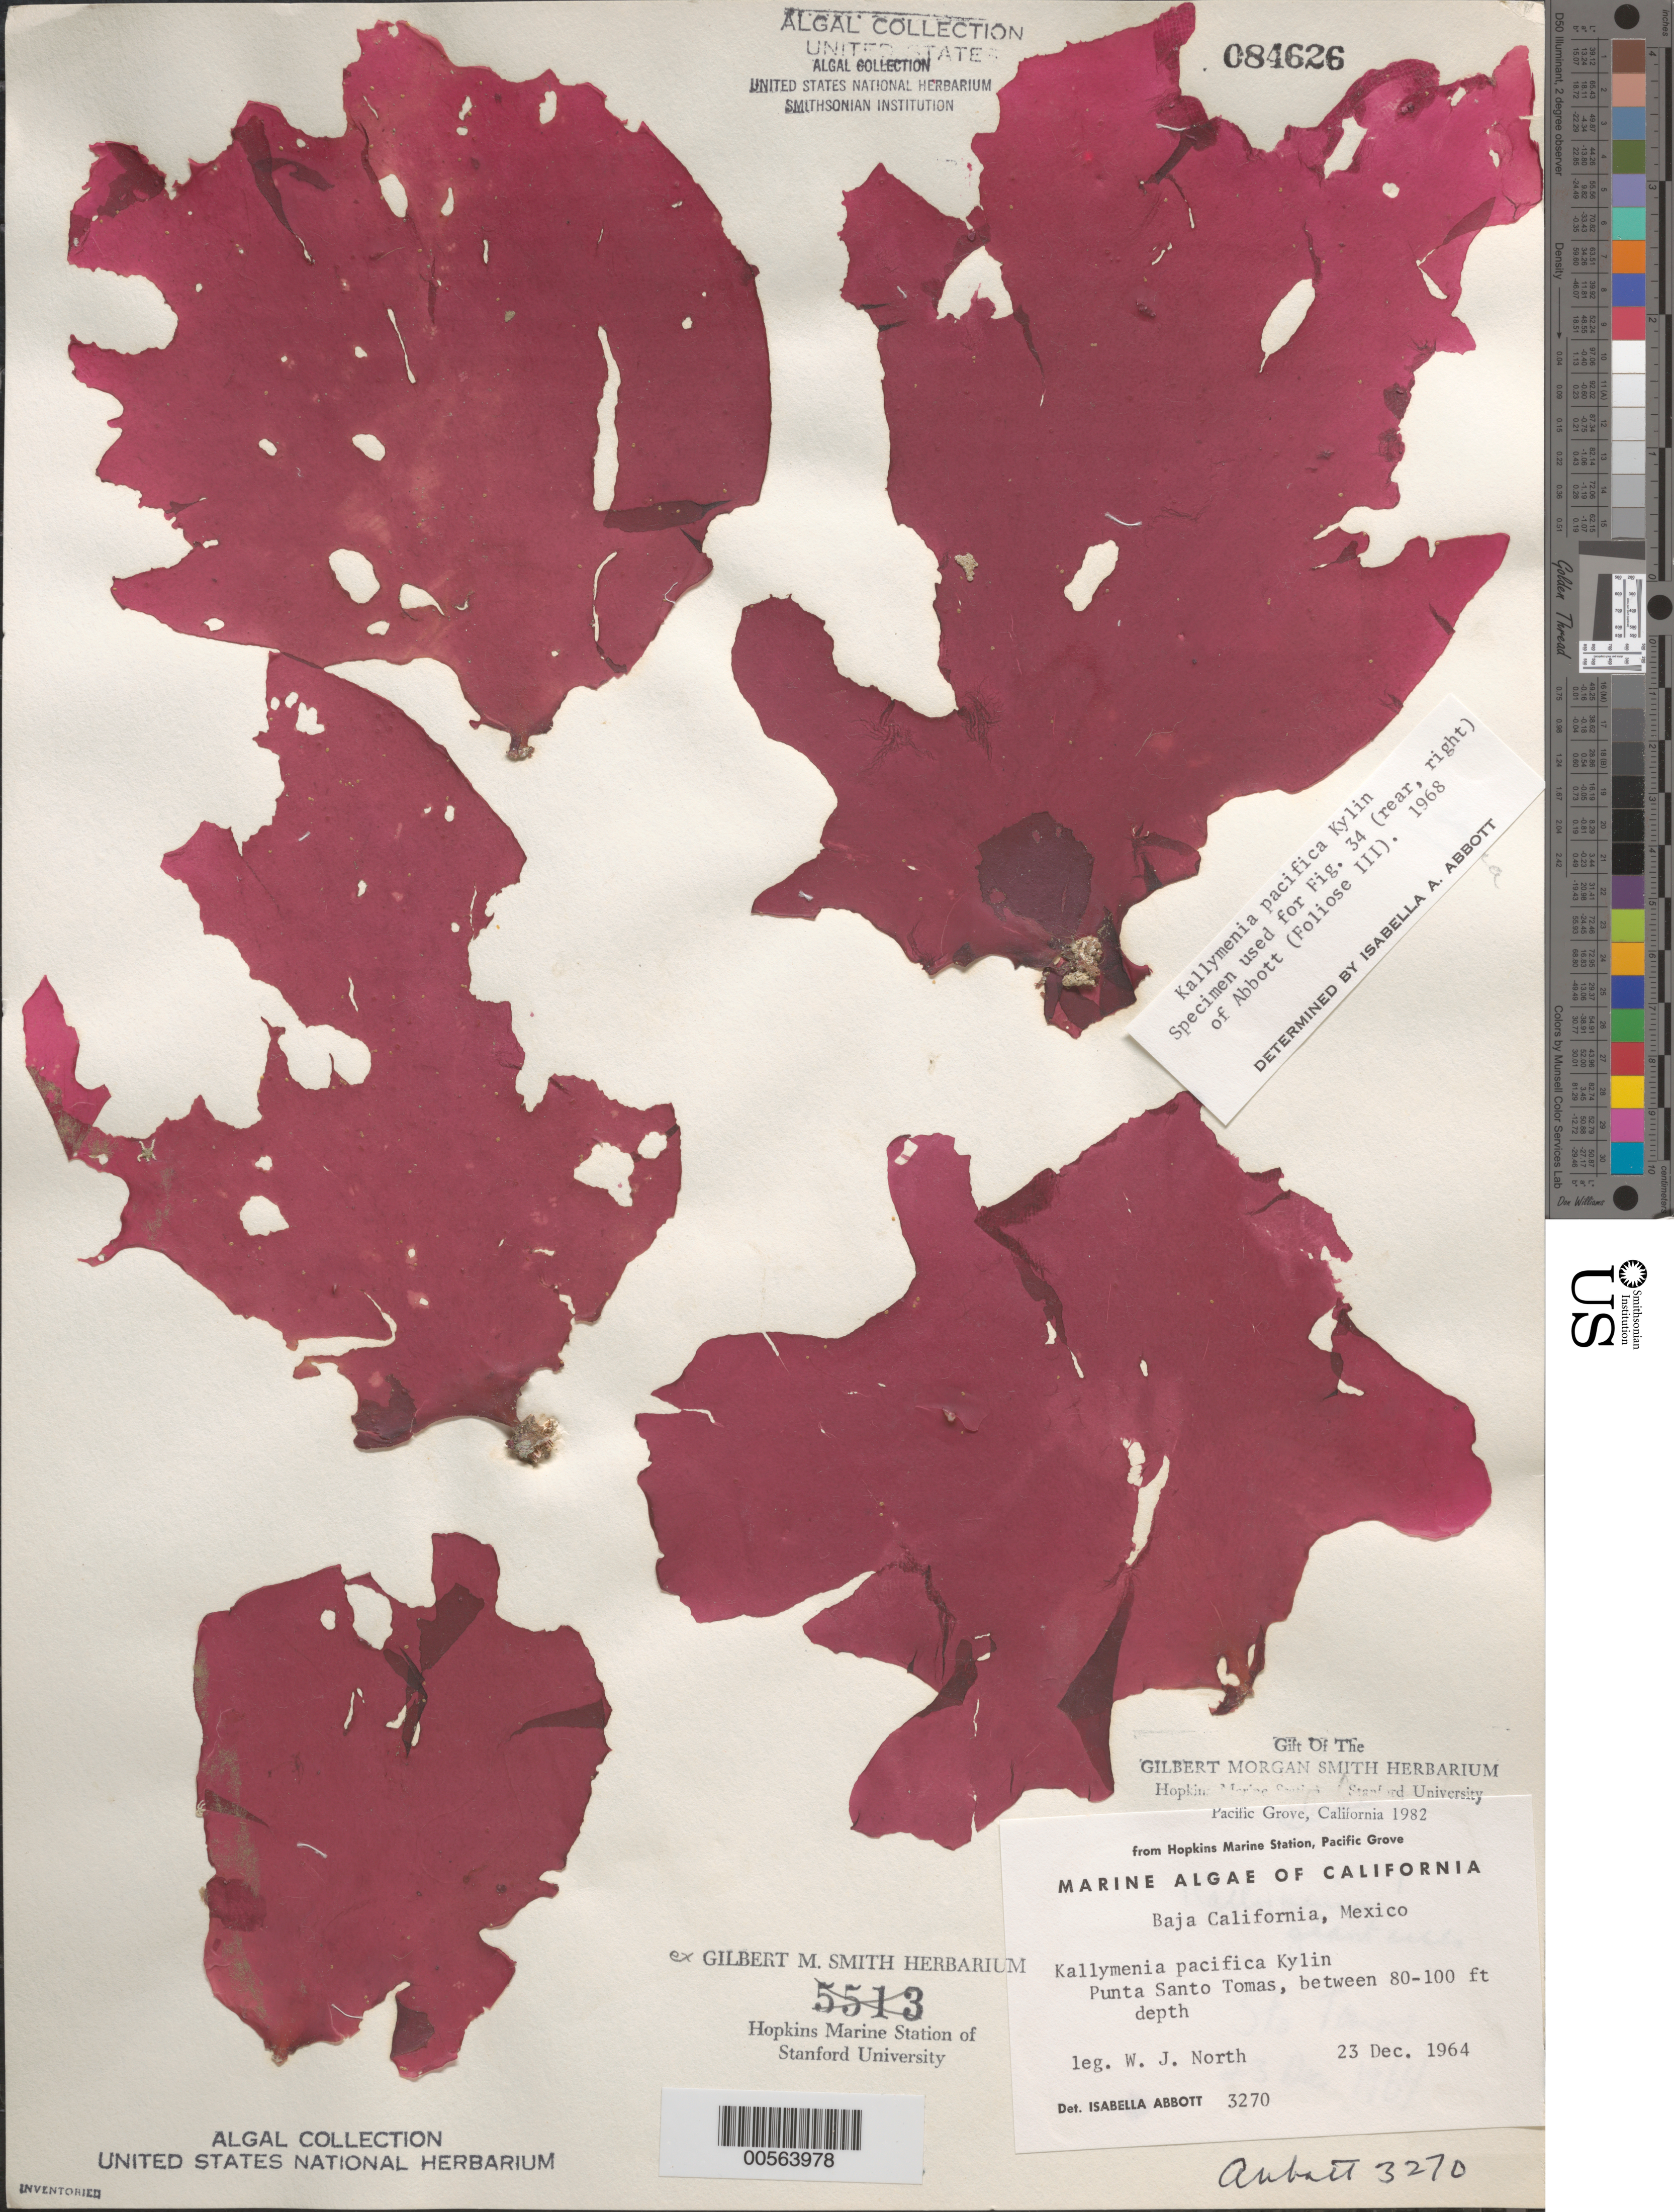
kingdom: Plantae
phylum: Rhodophyta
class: Florideophyceae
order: Gigartinales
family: Kallymeniaceae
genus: Kallymenia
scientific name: Kallymenia pacifica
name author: Kylin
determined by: Abbott, Isabella A.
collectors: W. North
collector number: IAA 3270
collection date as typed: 23 Dec 1964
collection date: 1964-12-23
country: Mexico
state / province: Baja California Norte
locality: Punta Santo Tomas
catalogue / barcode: US 84626